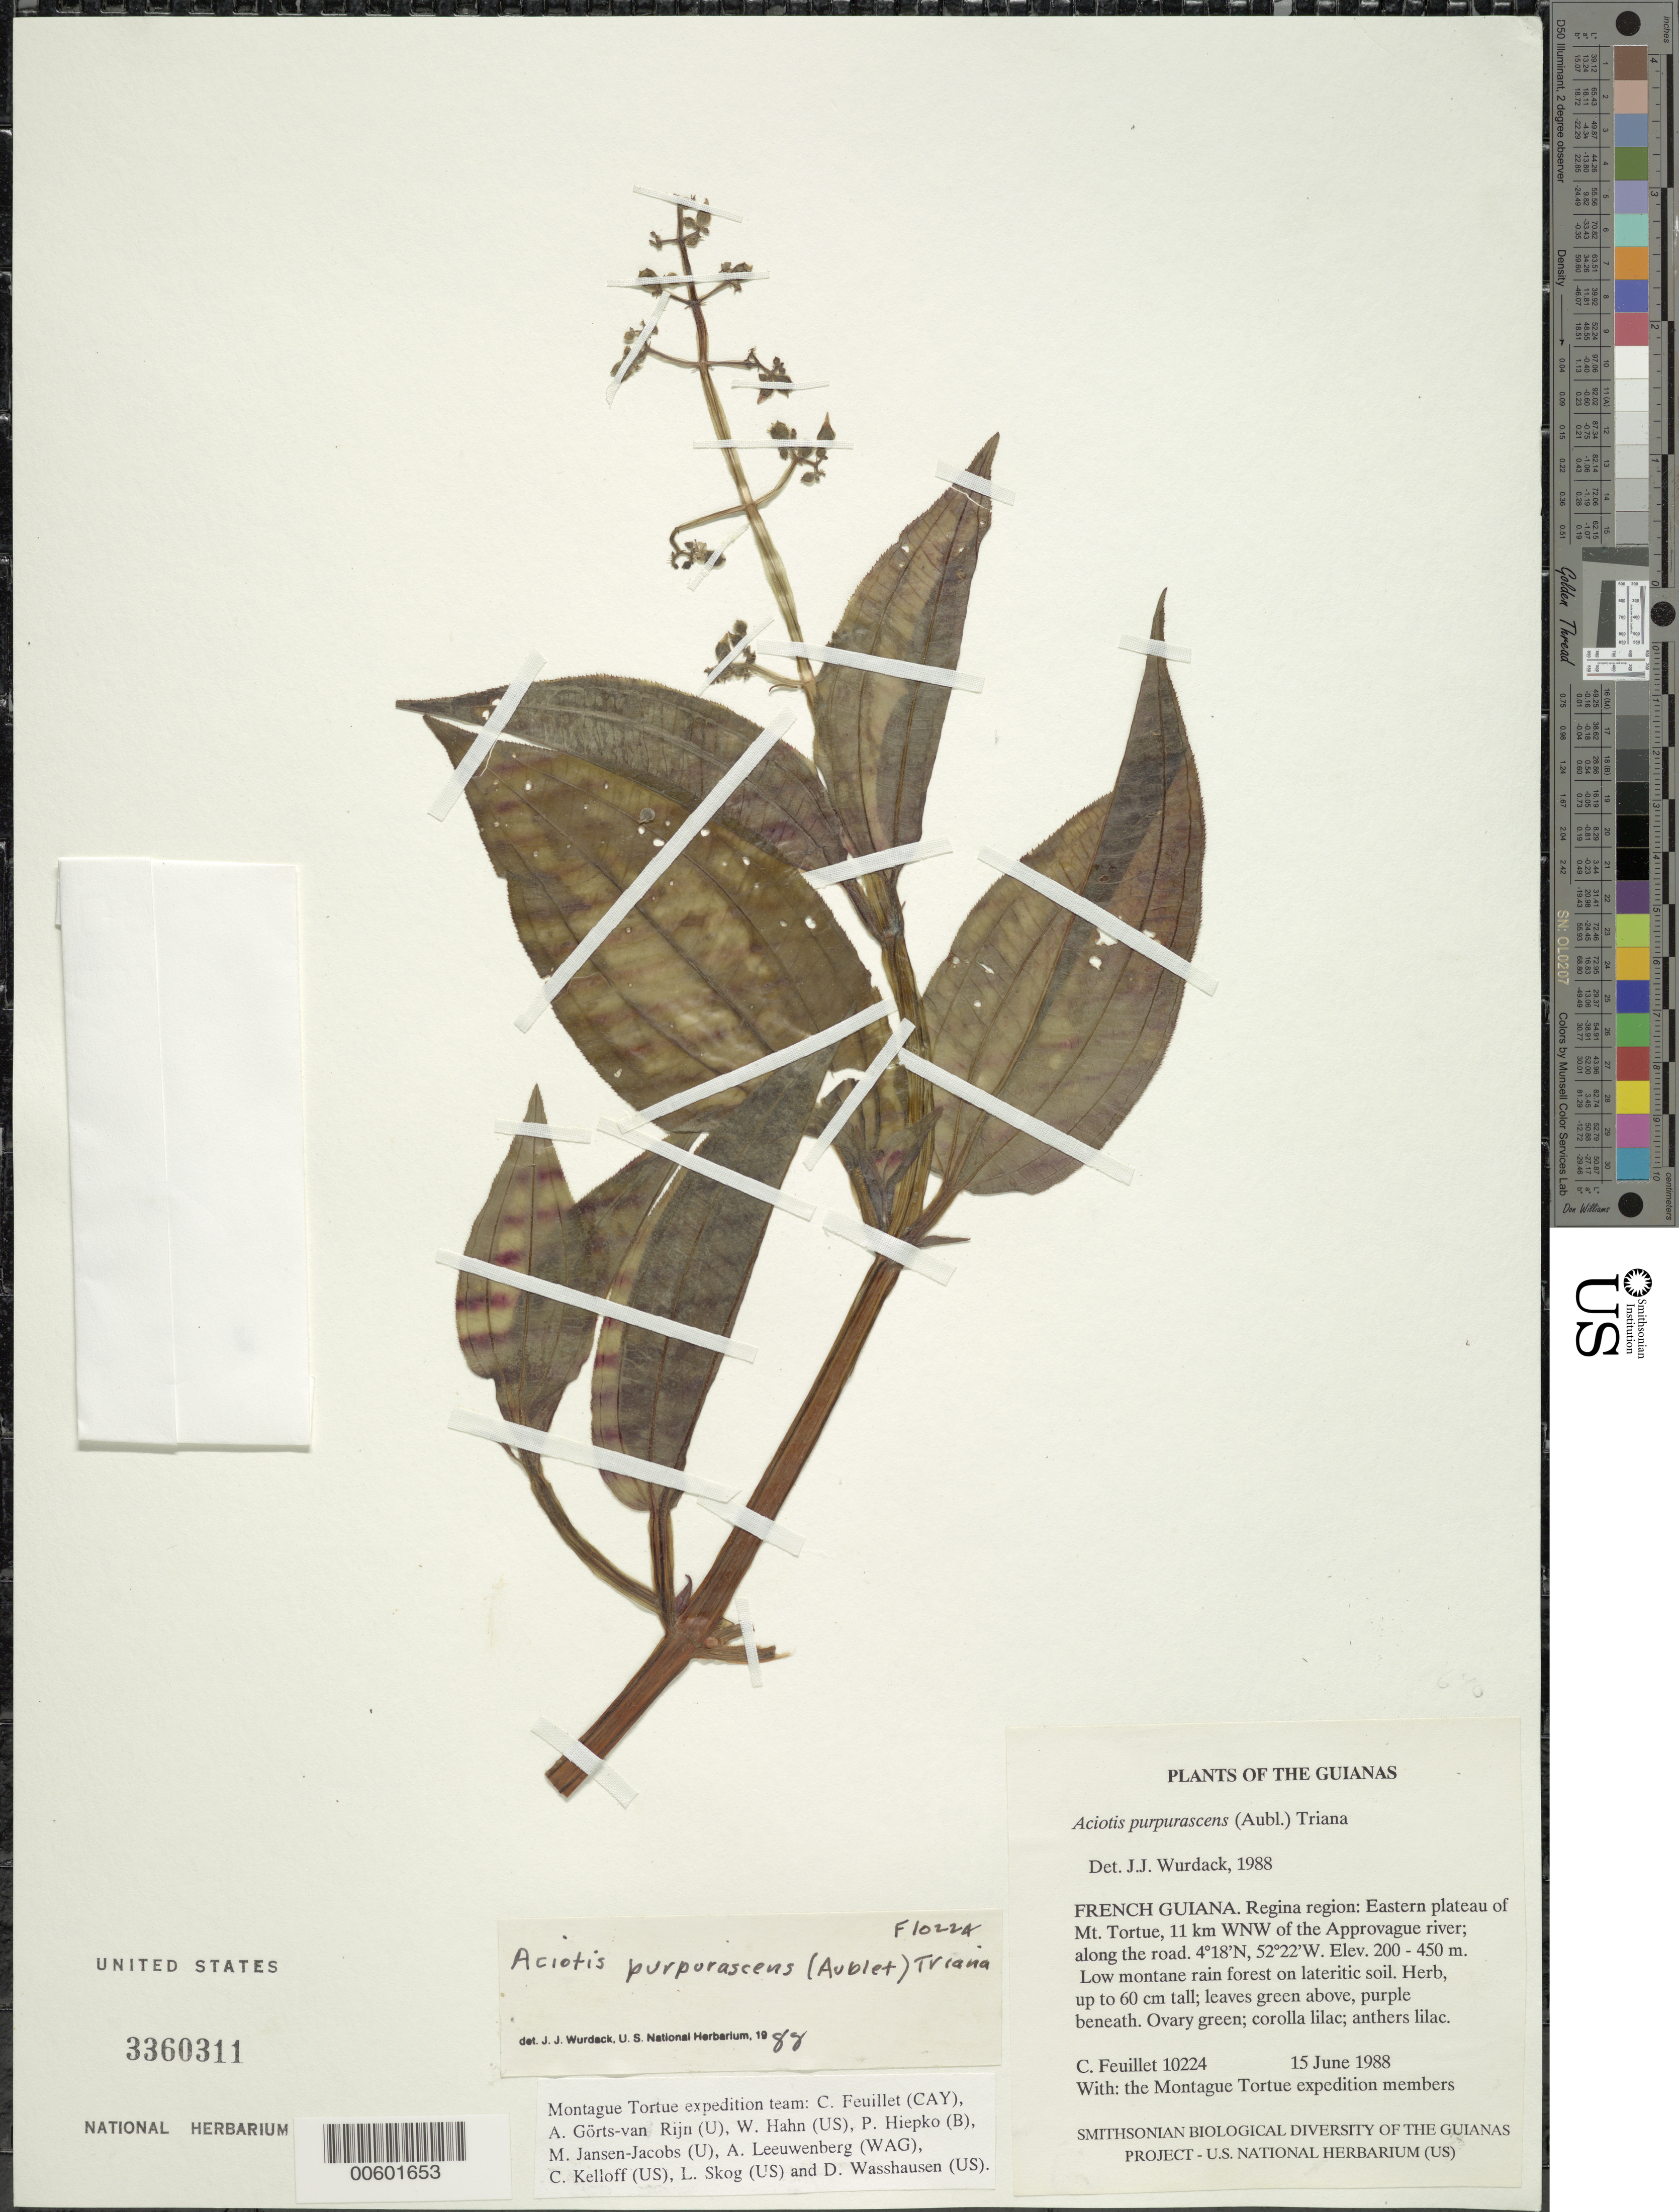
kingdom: Plantae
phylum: Tracheophyta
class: Magnoliopsida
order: Myrtales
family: Melastomataceae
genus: Aciotis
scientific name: Aciotis purpurascens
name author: (Aubl.) Triana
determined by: Wurdack, John J., (US), US (UNITED STATES)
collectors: C. Feuillet & Montagne Torte Exped. members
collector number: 10224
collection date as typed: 15 June 1988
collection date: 1988-06-15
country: French Guiana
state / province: Cayenne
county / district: Regina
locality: Eastern plateau of Mt. Tortue, 11 km WNW of the Approuague river; along the road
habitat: Low montane rain forest on lateritic soil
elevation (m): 200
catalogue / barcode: US 3360311